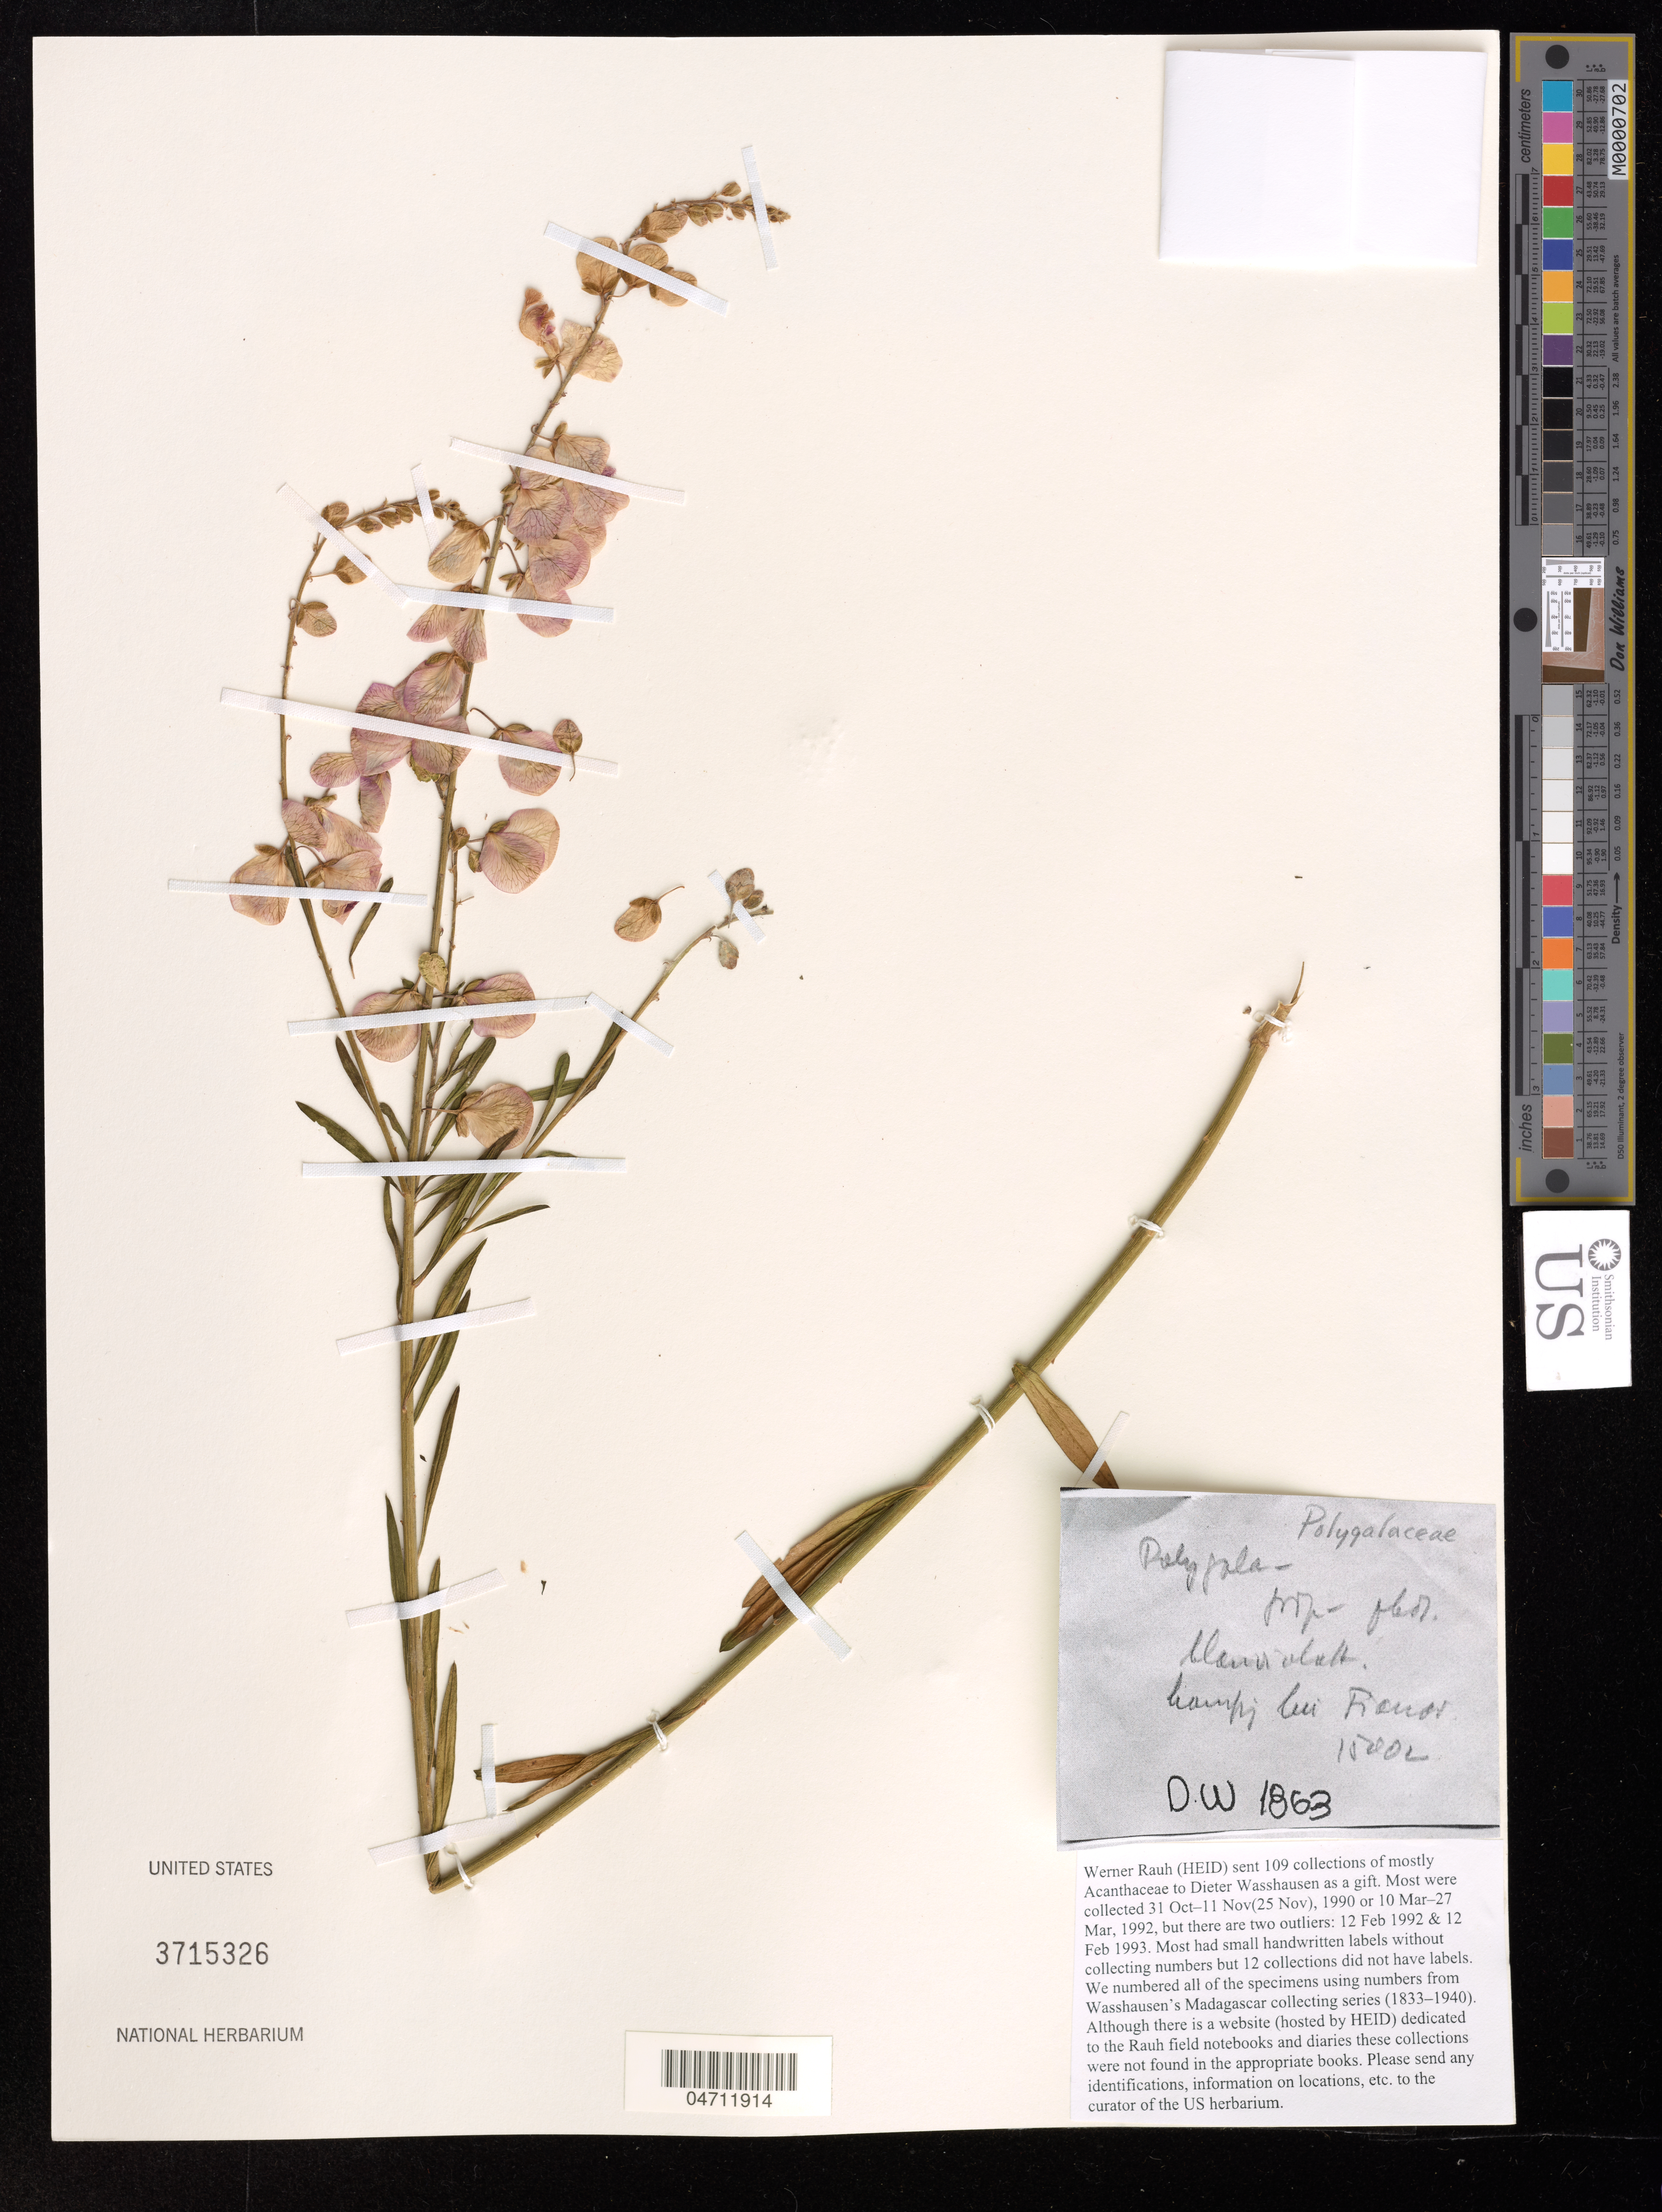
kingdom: Plantae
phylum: Tracheophyta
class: Magnoliopsida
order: Fabales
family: Polygalaceae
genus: Polygala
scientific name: Polygala sp.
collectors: W. Rauh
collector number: DW 1863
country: Madagascar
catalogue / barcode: US 3715326